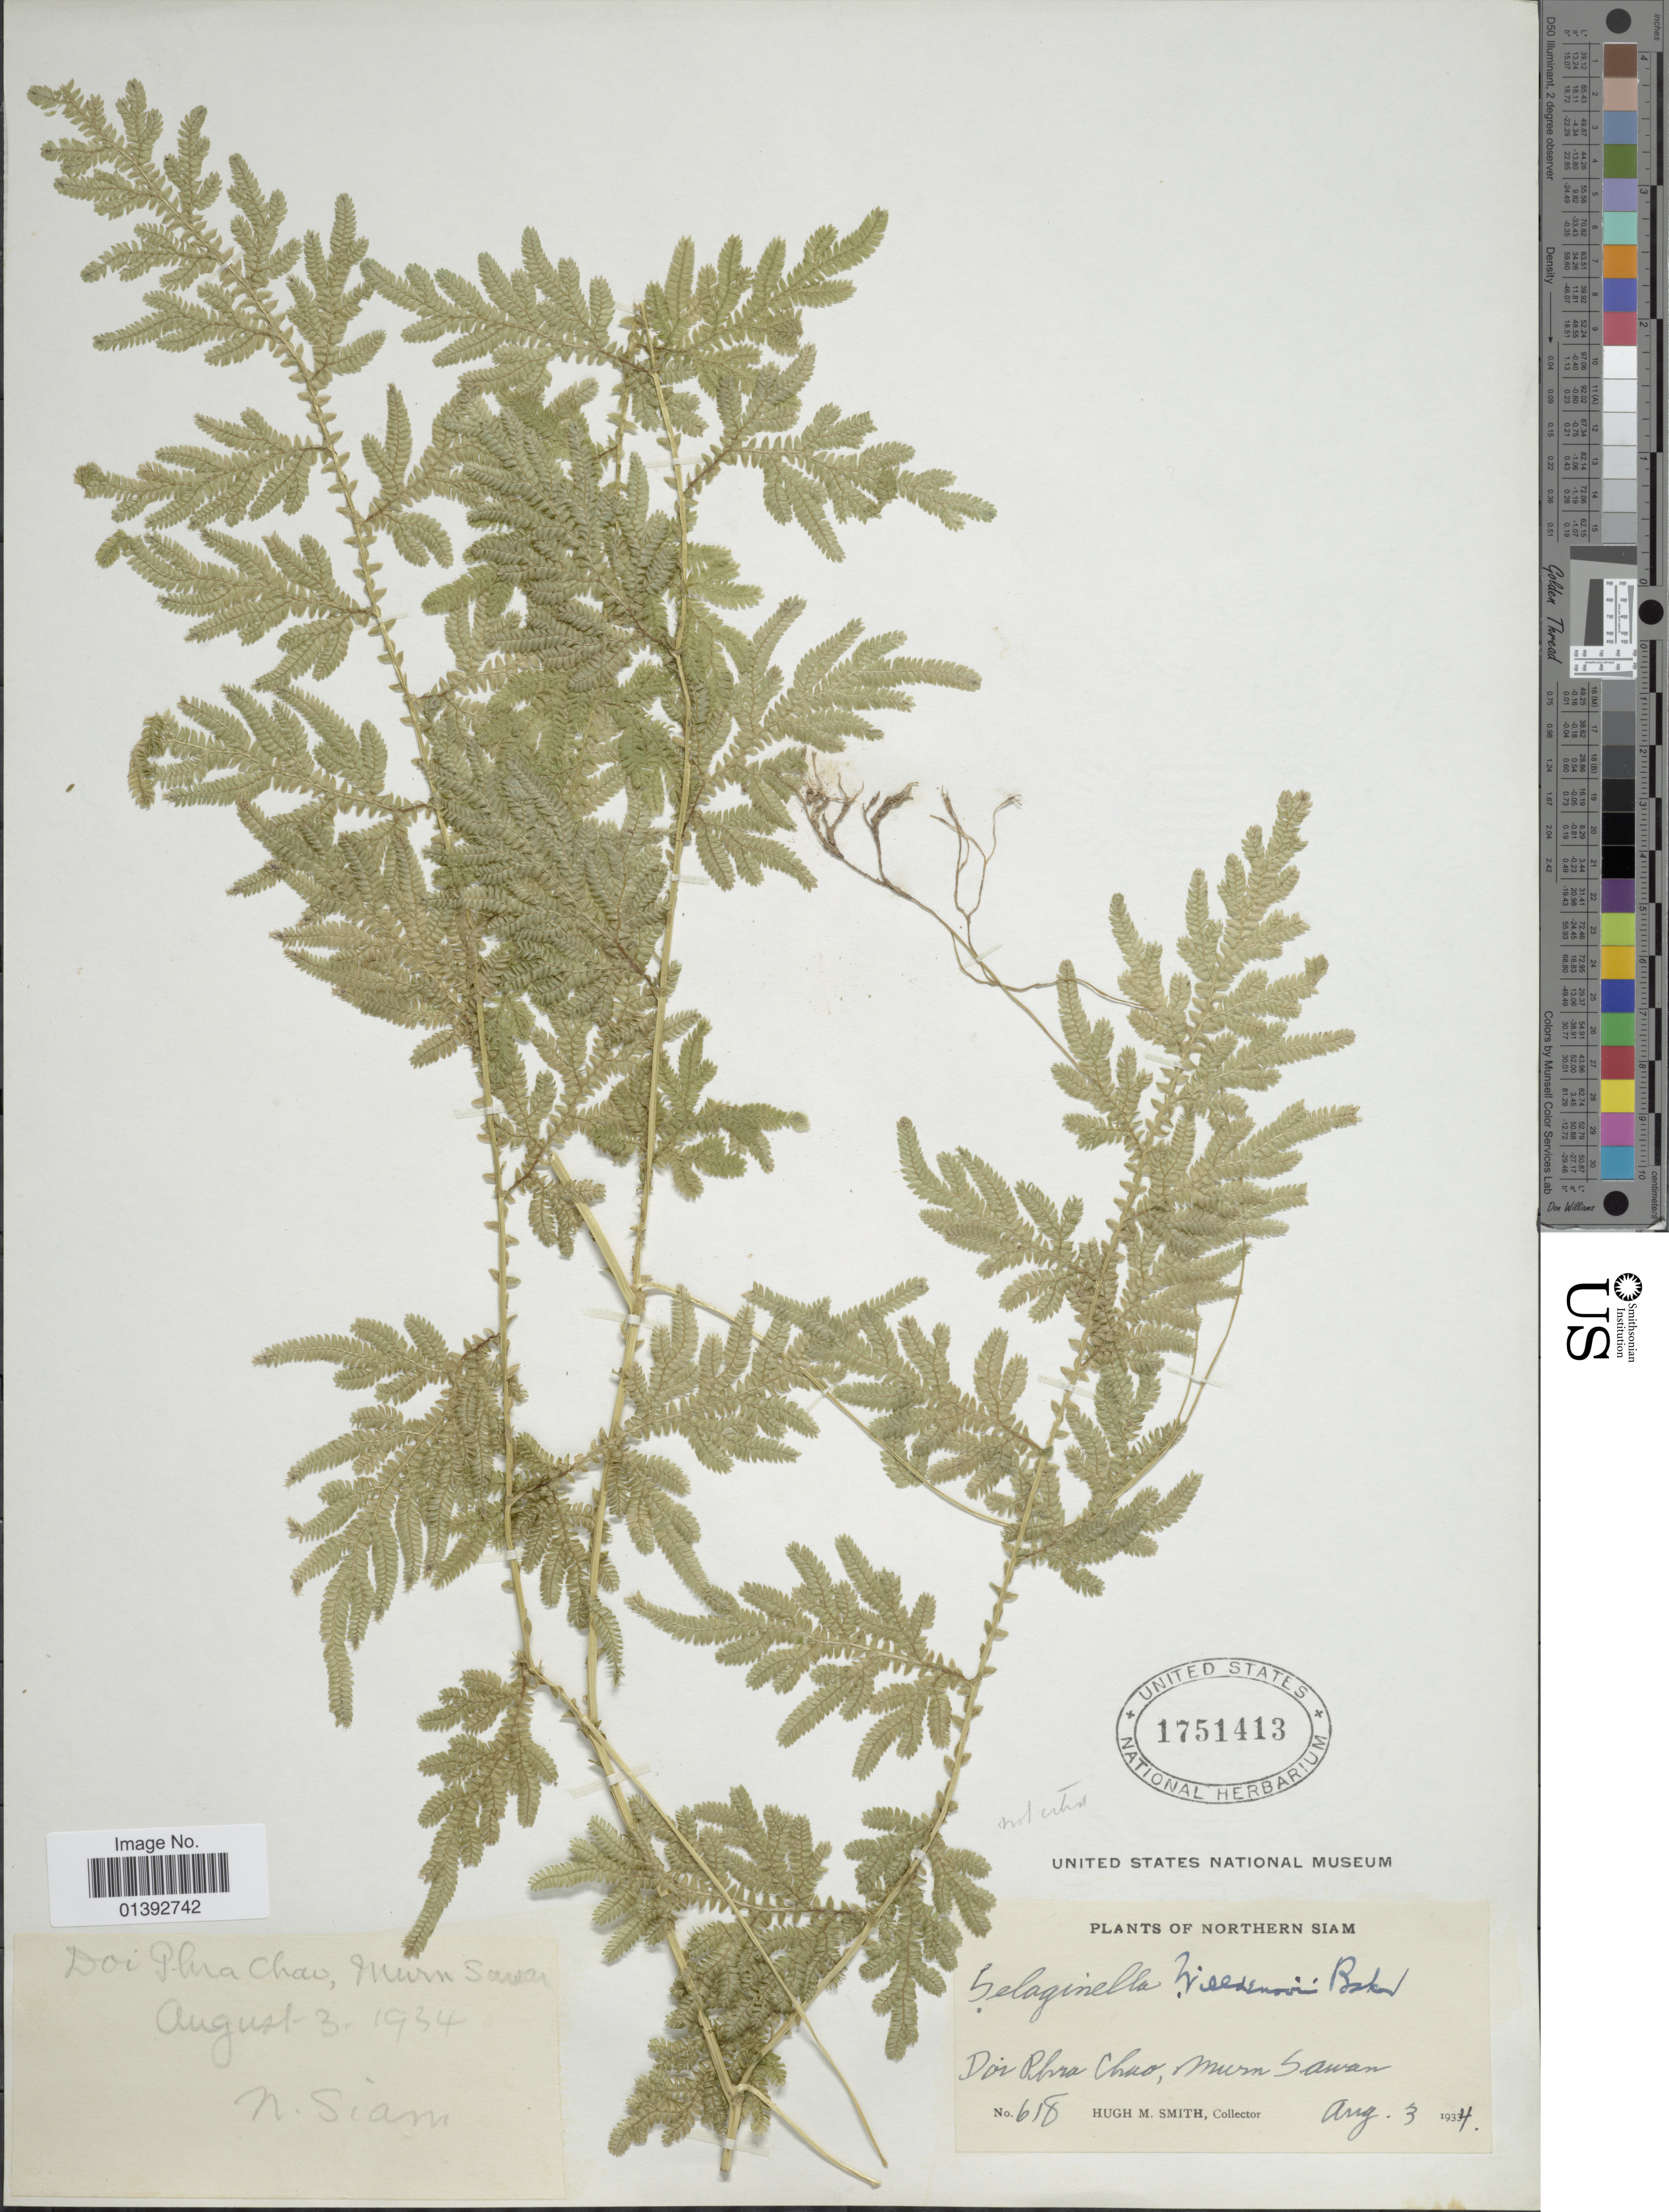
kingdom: Plantae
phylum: Tracheophyta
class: Lycopodiopsida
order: Selaginellales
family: Selaginellaceae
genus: Selaginella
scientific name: Selaginella helferi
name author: Warb.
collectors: H. M. Smith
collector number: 618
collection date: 1934-08-03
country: Thailand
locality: Northern Siam, Doi Phra Chao, Murn Sawan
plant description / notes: No precise locality correction needed.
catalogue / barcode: US 1751413